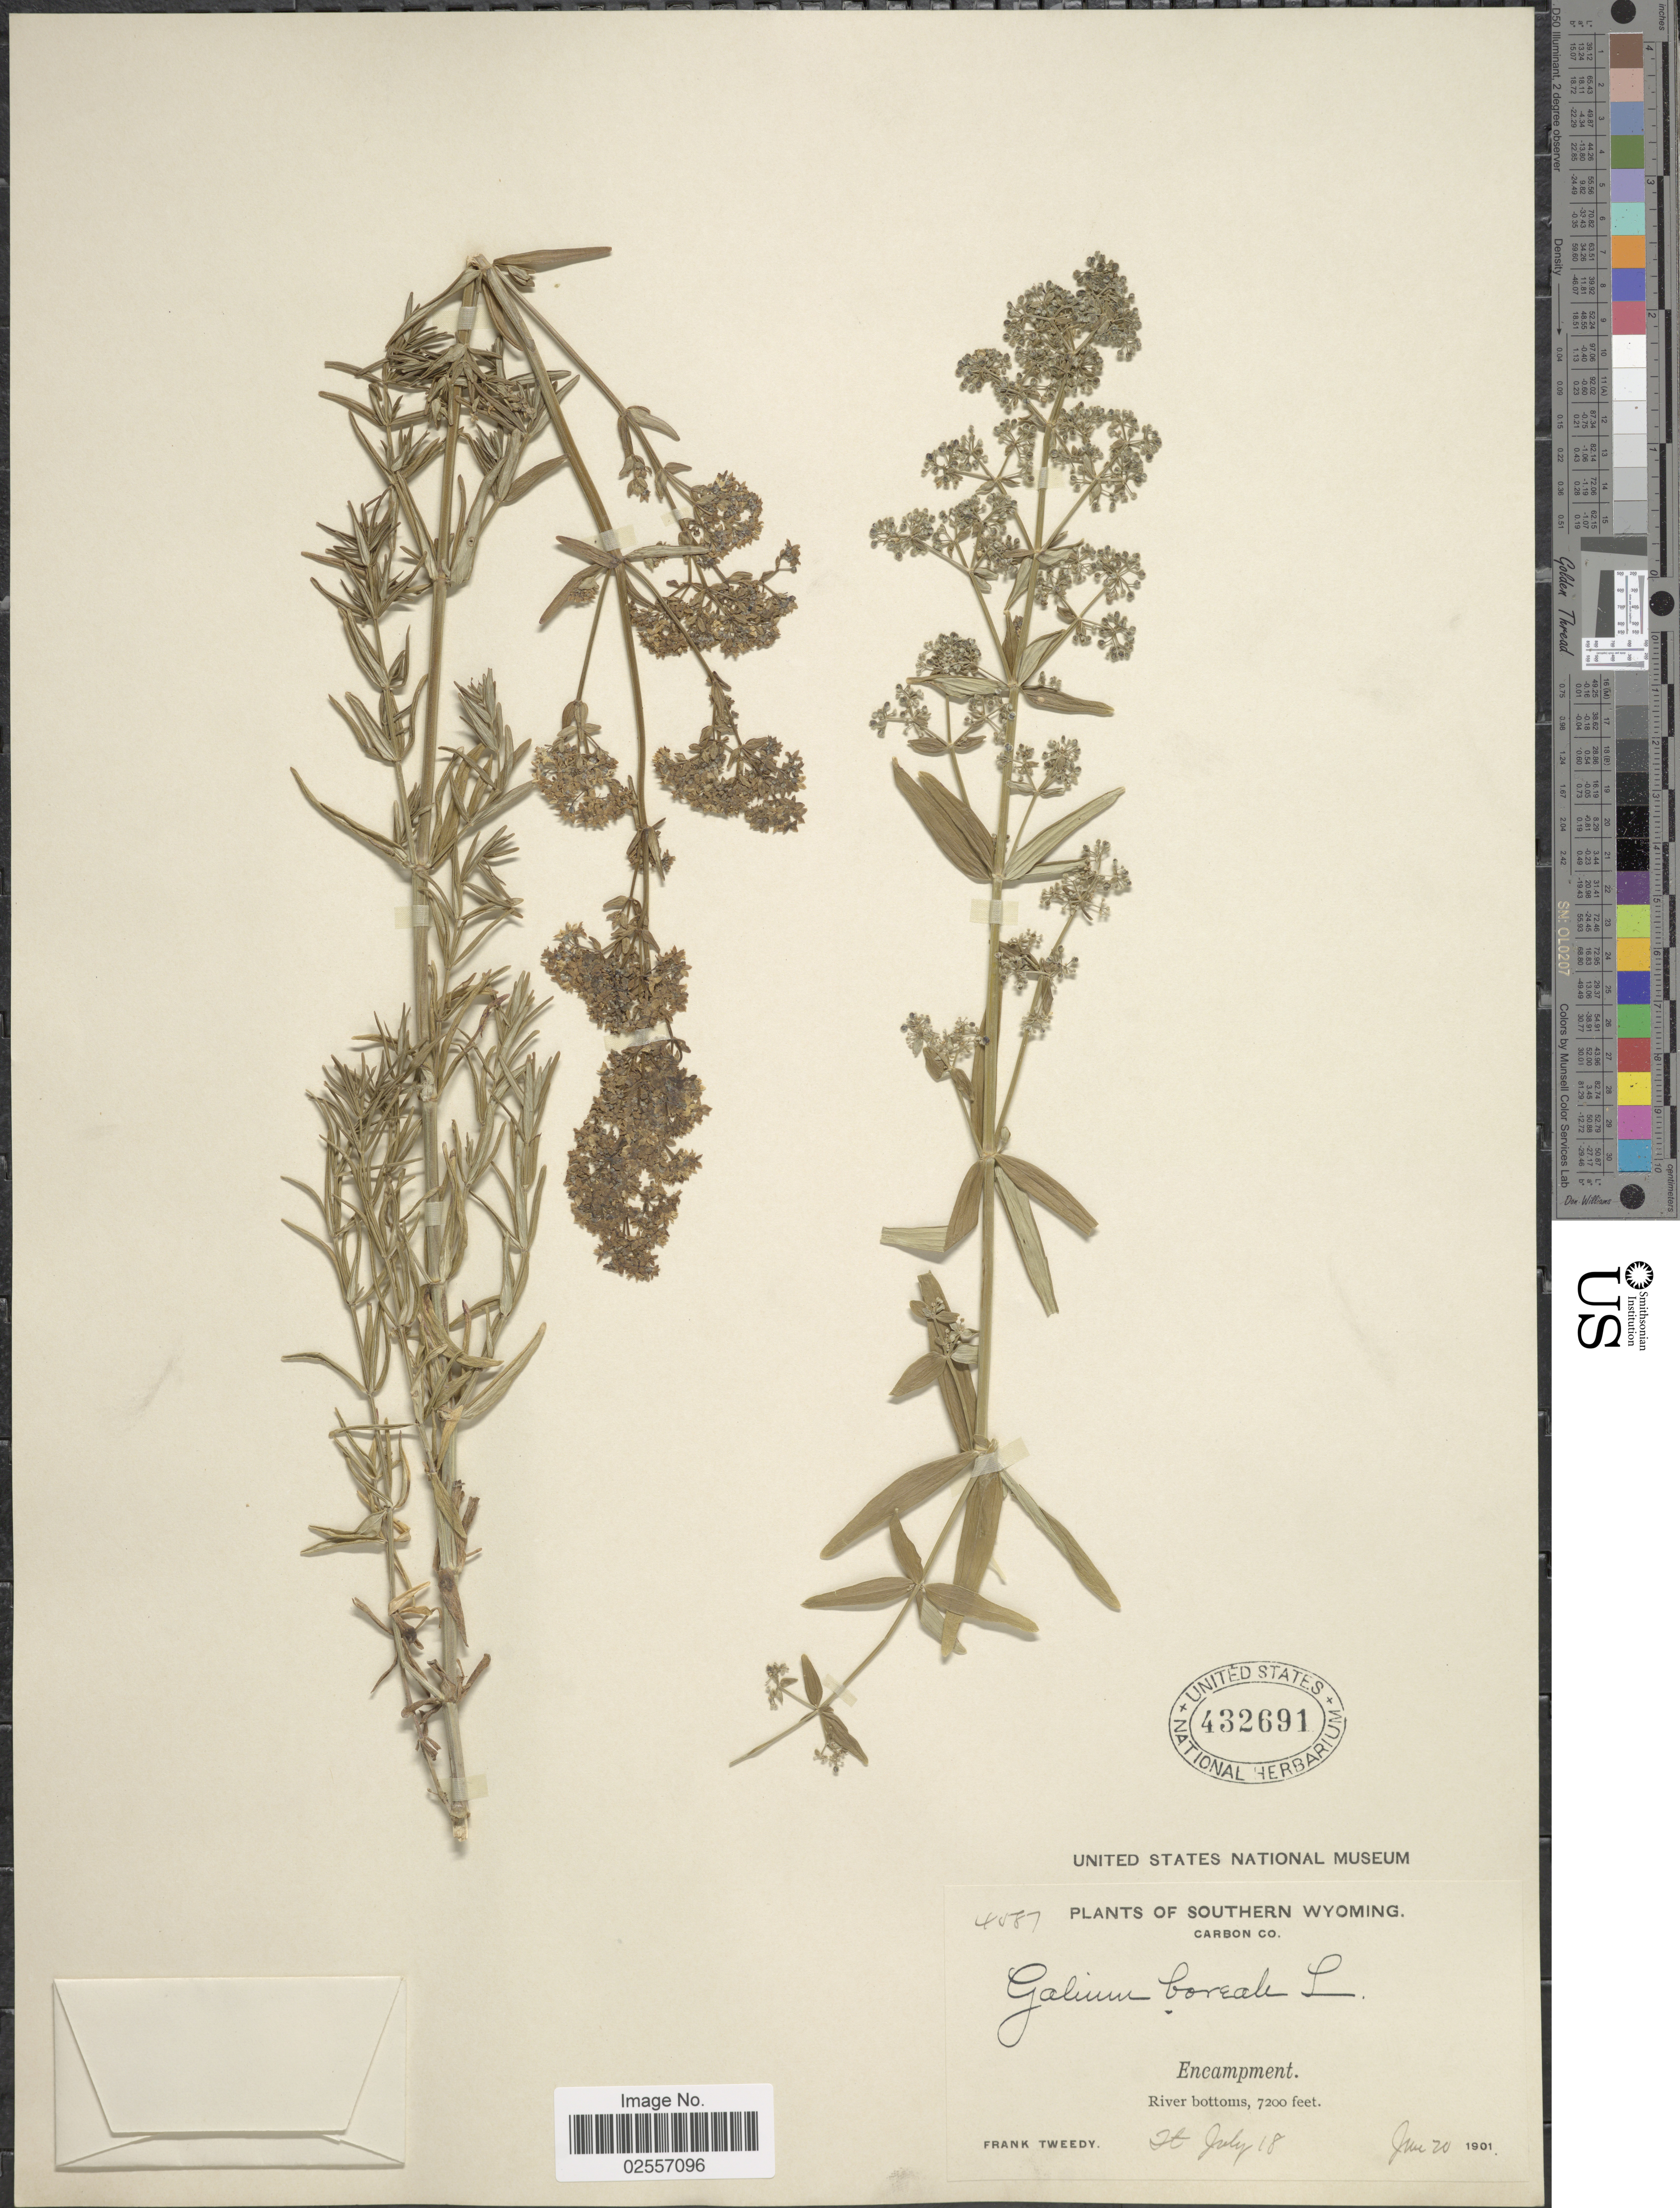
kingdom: Plantae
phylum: Tracheophyta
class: Magnoliopsida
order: Gentianales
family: Rubiaceae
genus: Galium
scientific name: Galium boreale L.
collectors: F. Tweedy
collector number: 4087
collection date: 1901-06-20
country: United States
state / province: Wyoming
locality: Southern Wyoming. Carbon Co. Encampment.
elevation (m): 2195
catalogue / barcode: US 432691